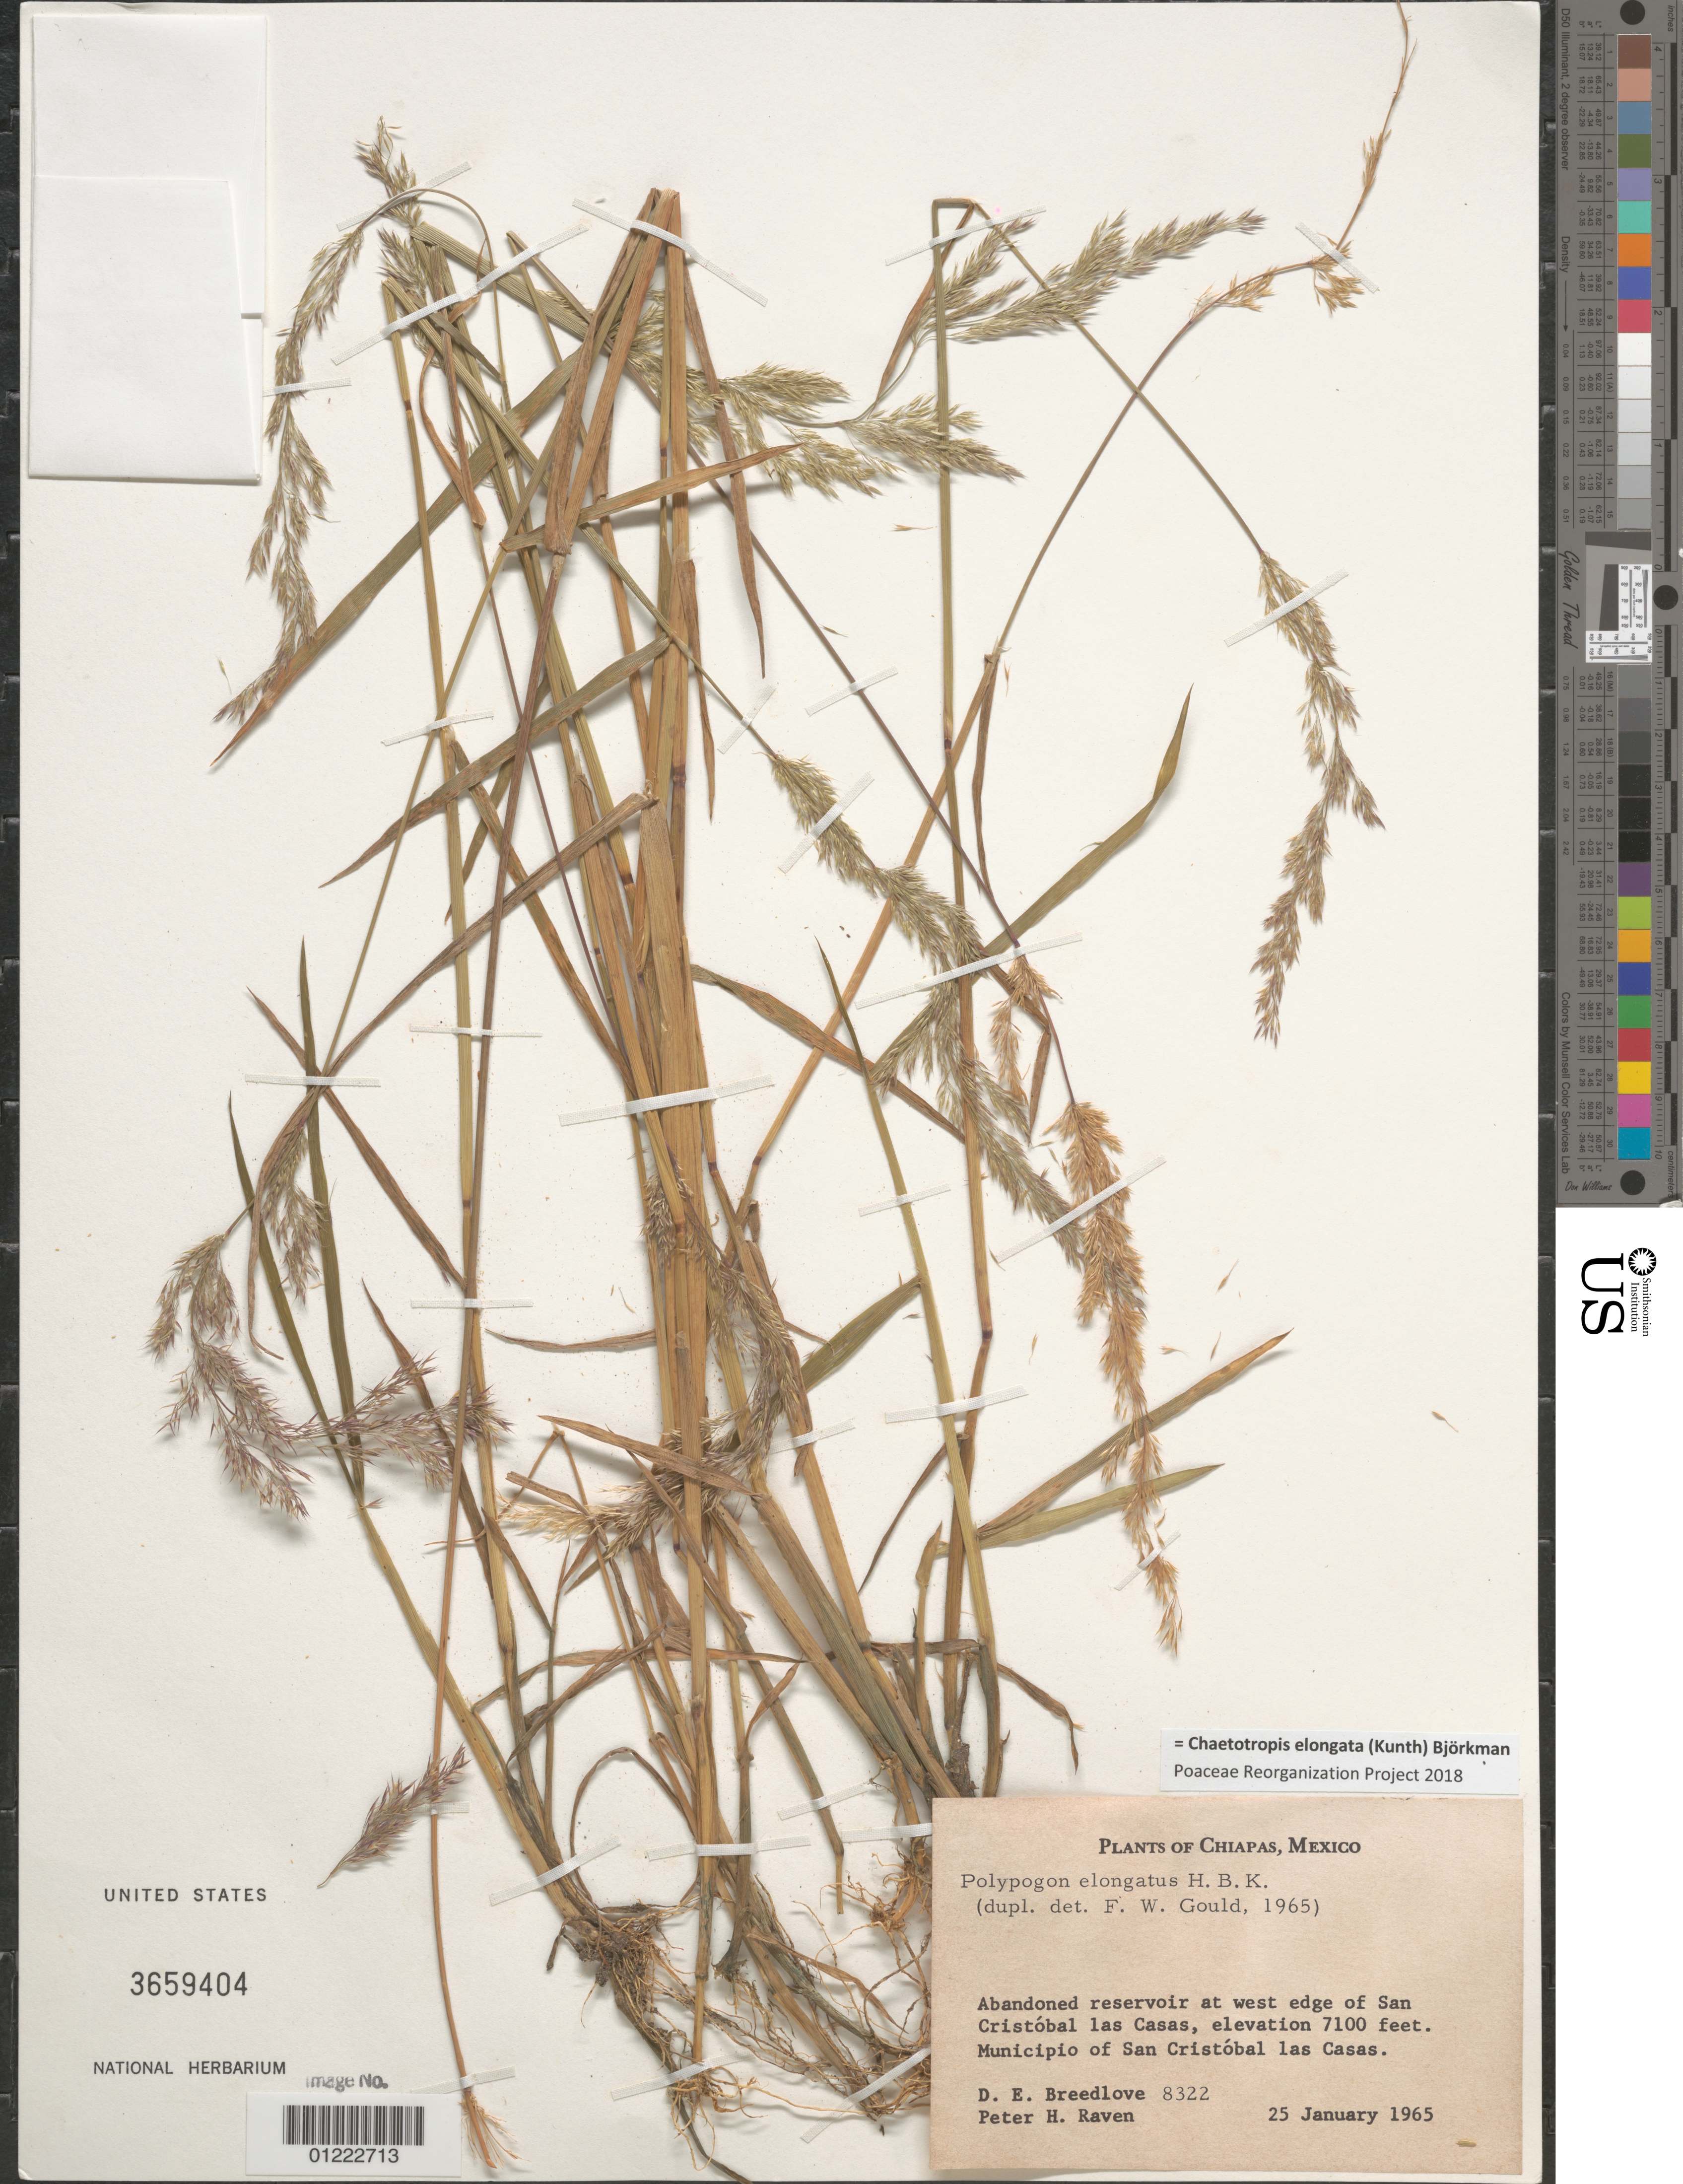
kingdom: Plantae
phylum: Tracheophyta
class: Liliopsida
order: Poales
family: Poaceae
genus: Chaetotropis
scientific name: Chaetotropis elongata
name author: (Kunth) Björkman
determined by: Poaceae Reorganization Project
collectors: D. E. Breedlove & P. H. Raven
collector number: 8322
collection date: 1965-01-25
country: Mexico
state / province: Chiapas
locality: Abandoned reservoir at west edge of San Cristobal las Casas, Municipio of San Cristobal las Casas.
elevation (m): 2164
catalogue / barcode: US 3659404